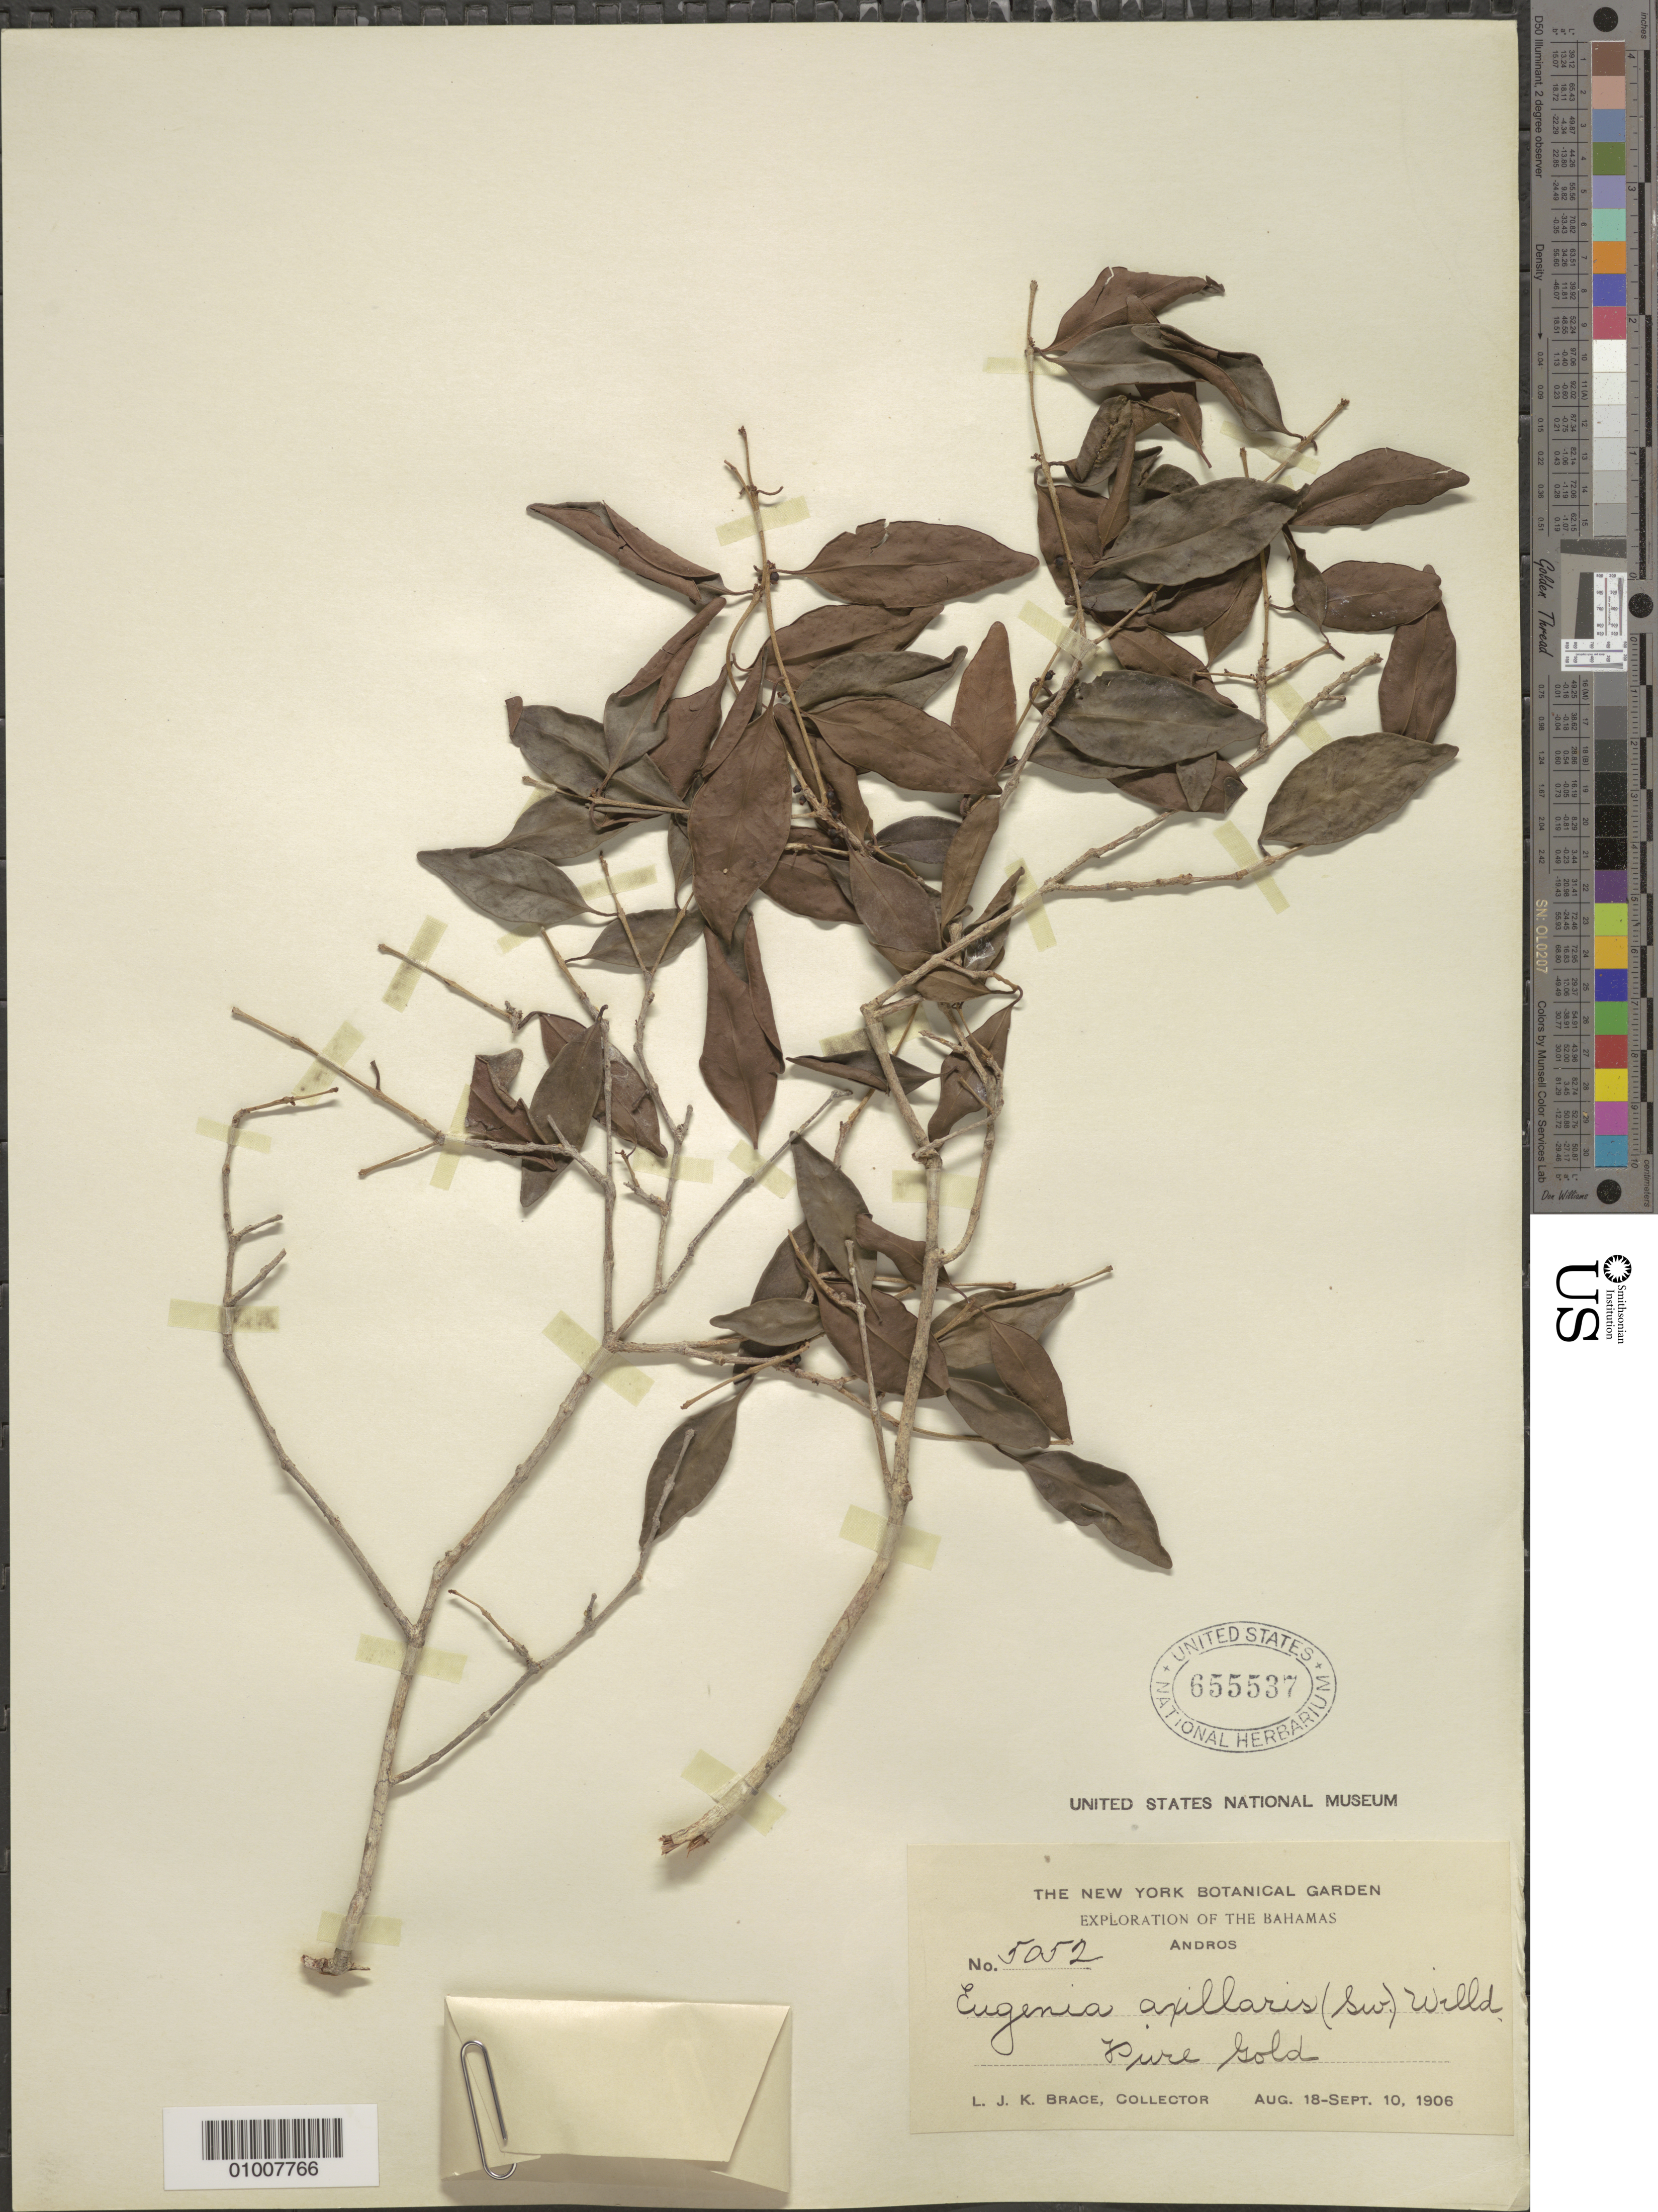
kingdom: Plantae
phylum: Tracheophyta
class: Magnoliopsida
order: Myrtales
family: Myrtaceae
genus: Eugenia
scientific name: Eugenia axillaris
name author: (Sw.) Willd.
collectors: L. J. K. Brace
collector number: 5052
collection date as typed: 18 Aug 1906 to 10 Sep 1906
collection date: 1906-08-18/1906-09-10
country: Bahamas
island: Andros I.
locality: Pure Gold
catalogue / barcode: US 655537